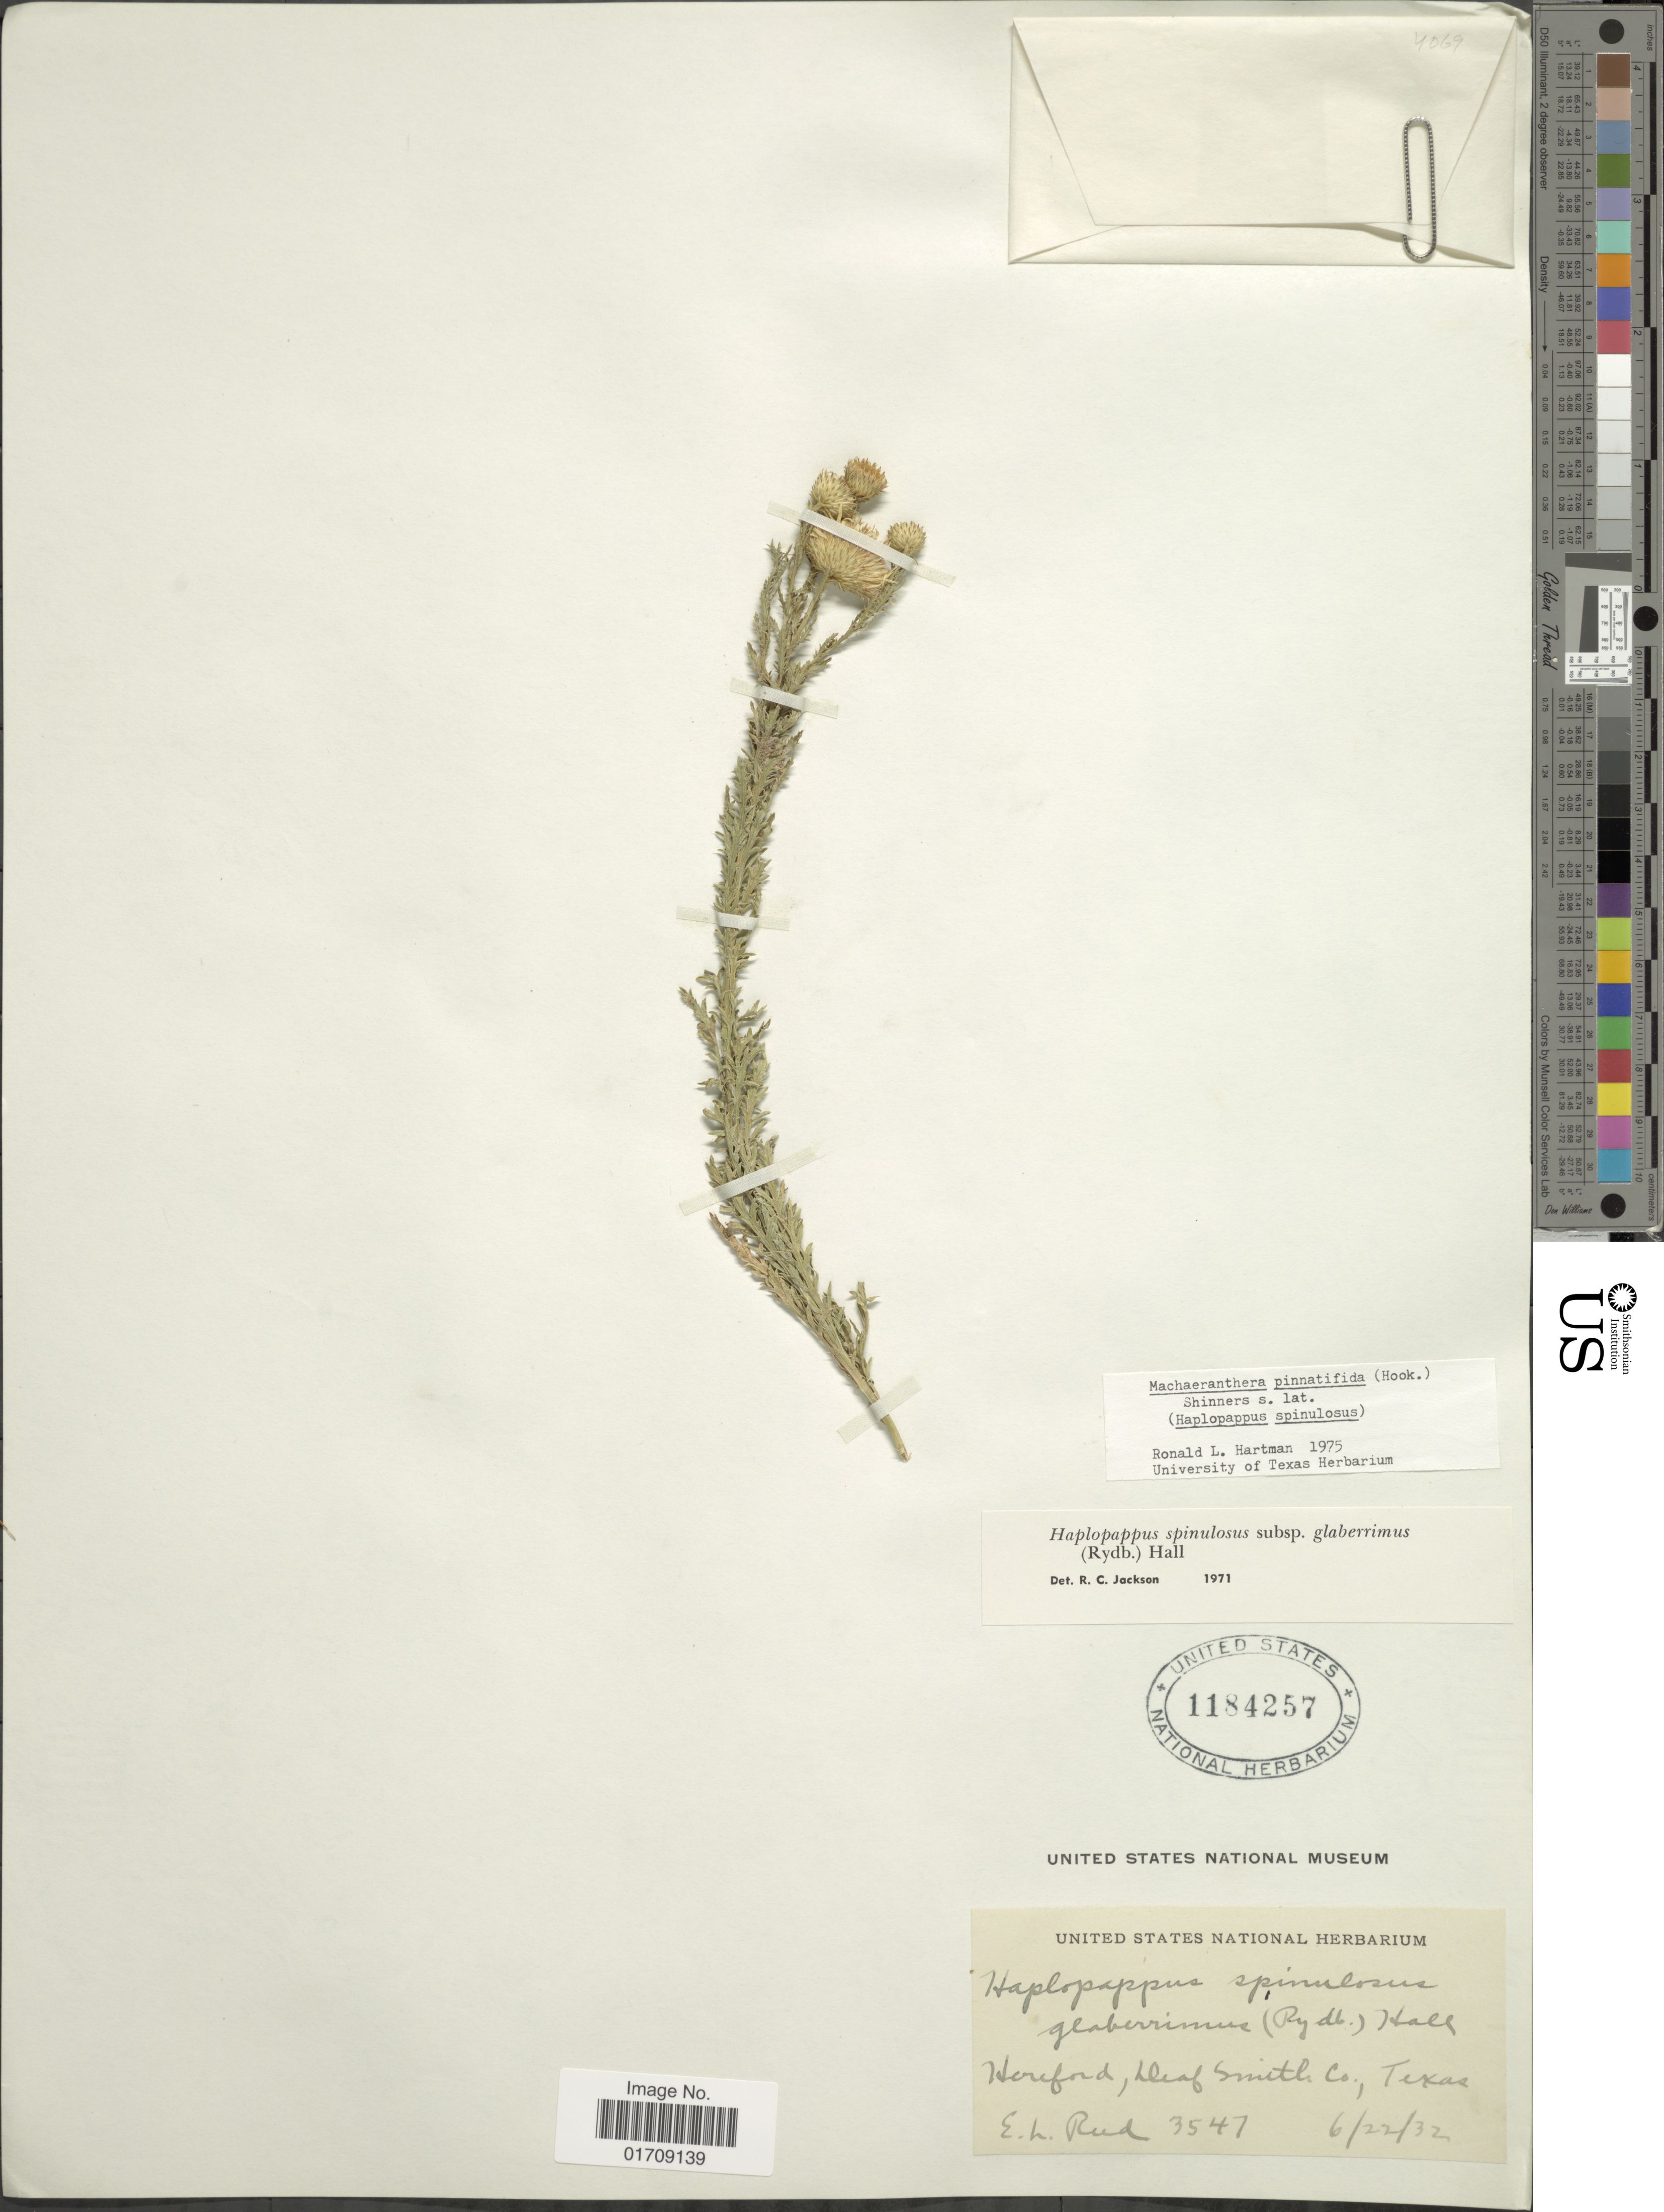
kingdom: Plantae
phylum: Tracheophyta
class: Magnoliopsida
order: Asterales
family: Asteraceae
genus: Machaeranthera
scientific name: Machaeranthera pinnatifida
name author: (Hook.) Shinners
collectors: E. Reed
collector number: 3547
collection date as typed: Transcribed d/m/y: 22/6/32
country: United States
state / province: Texas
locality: Hereford, Deaf Smith Co.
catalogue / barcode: US 1184257